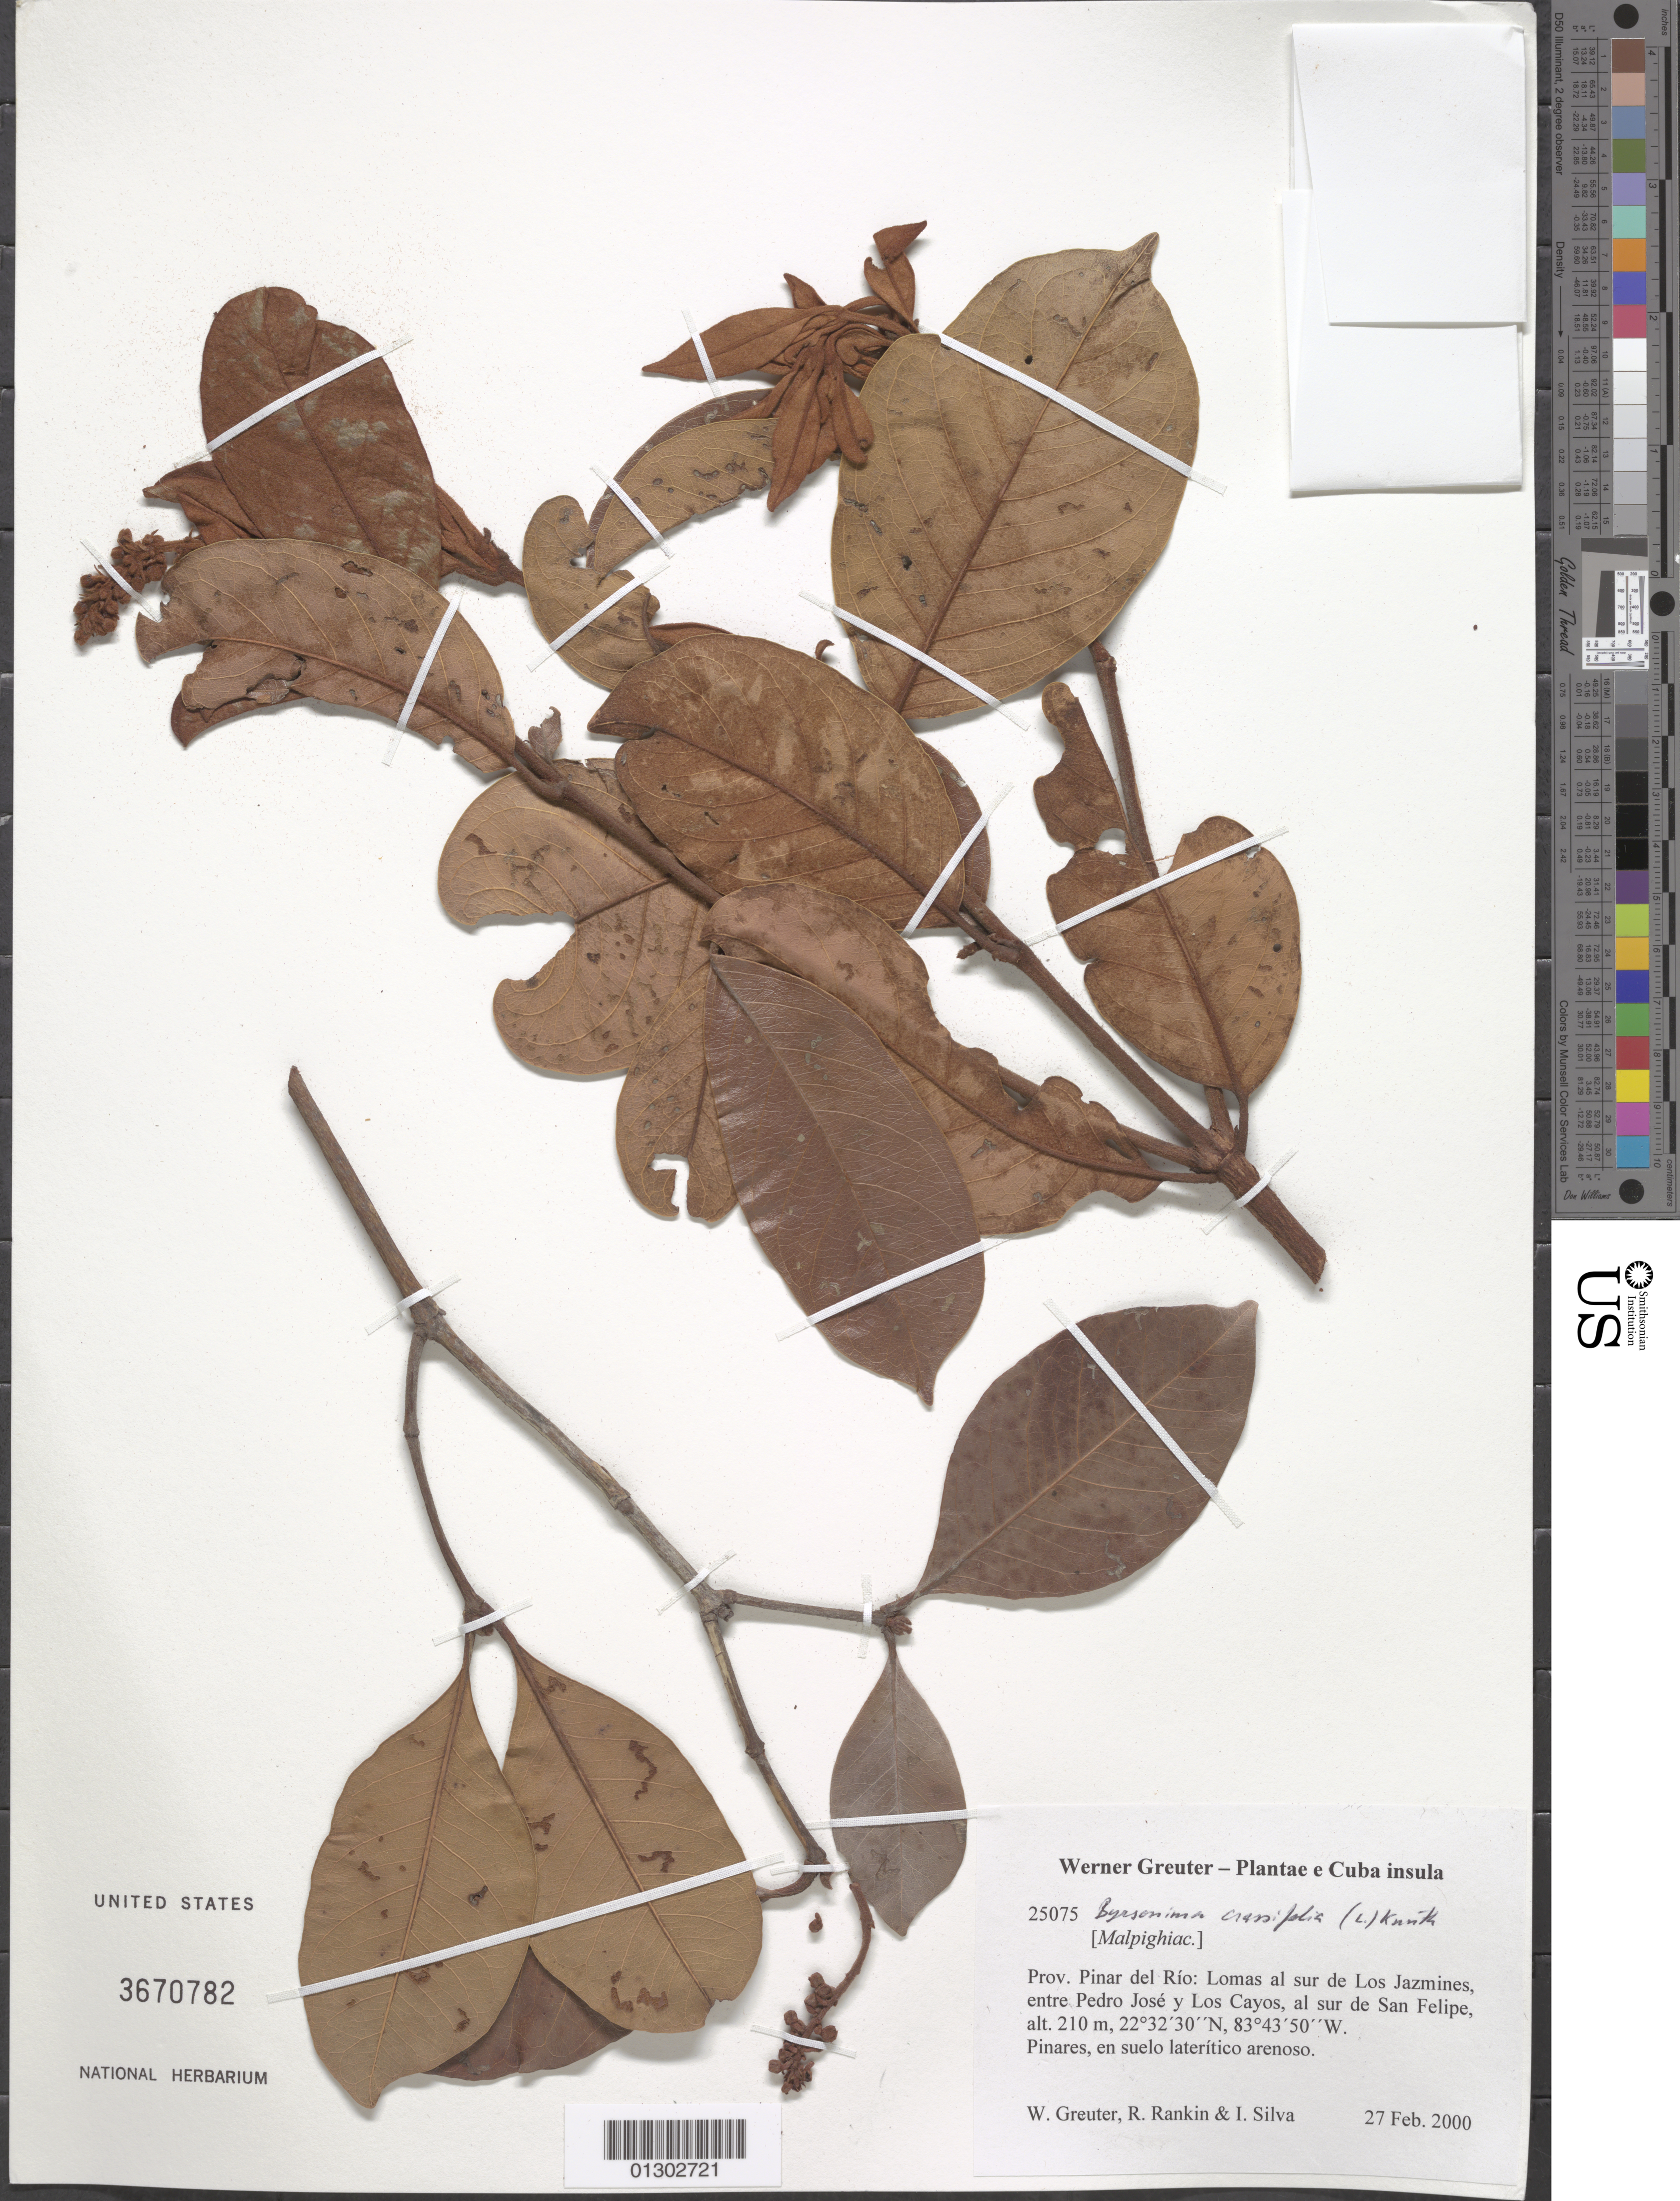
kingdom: Plantae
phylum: Tracheophyta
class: Magnoliopsida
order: Malpighiales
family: Malpighiaceae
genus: Byrsonima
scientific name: Byrsonima crassifolia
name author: (L.) Kunth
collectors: W. R. Greuter, R. Rankin Rodriguez & I. Silva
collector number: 25075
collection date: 2000-02-27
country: Cuba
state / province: Pinar del Rio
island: Cuba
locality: Los Jazmines, lomas al sur; entre Pedro José y Los Cayos, al sur de San Felipe.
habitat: Pinares, en suelo laterítico arenoso.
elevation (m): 210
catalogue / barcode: US 3670782